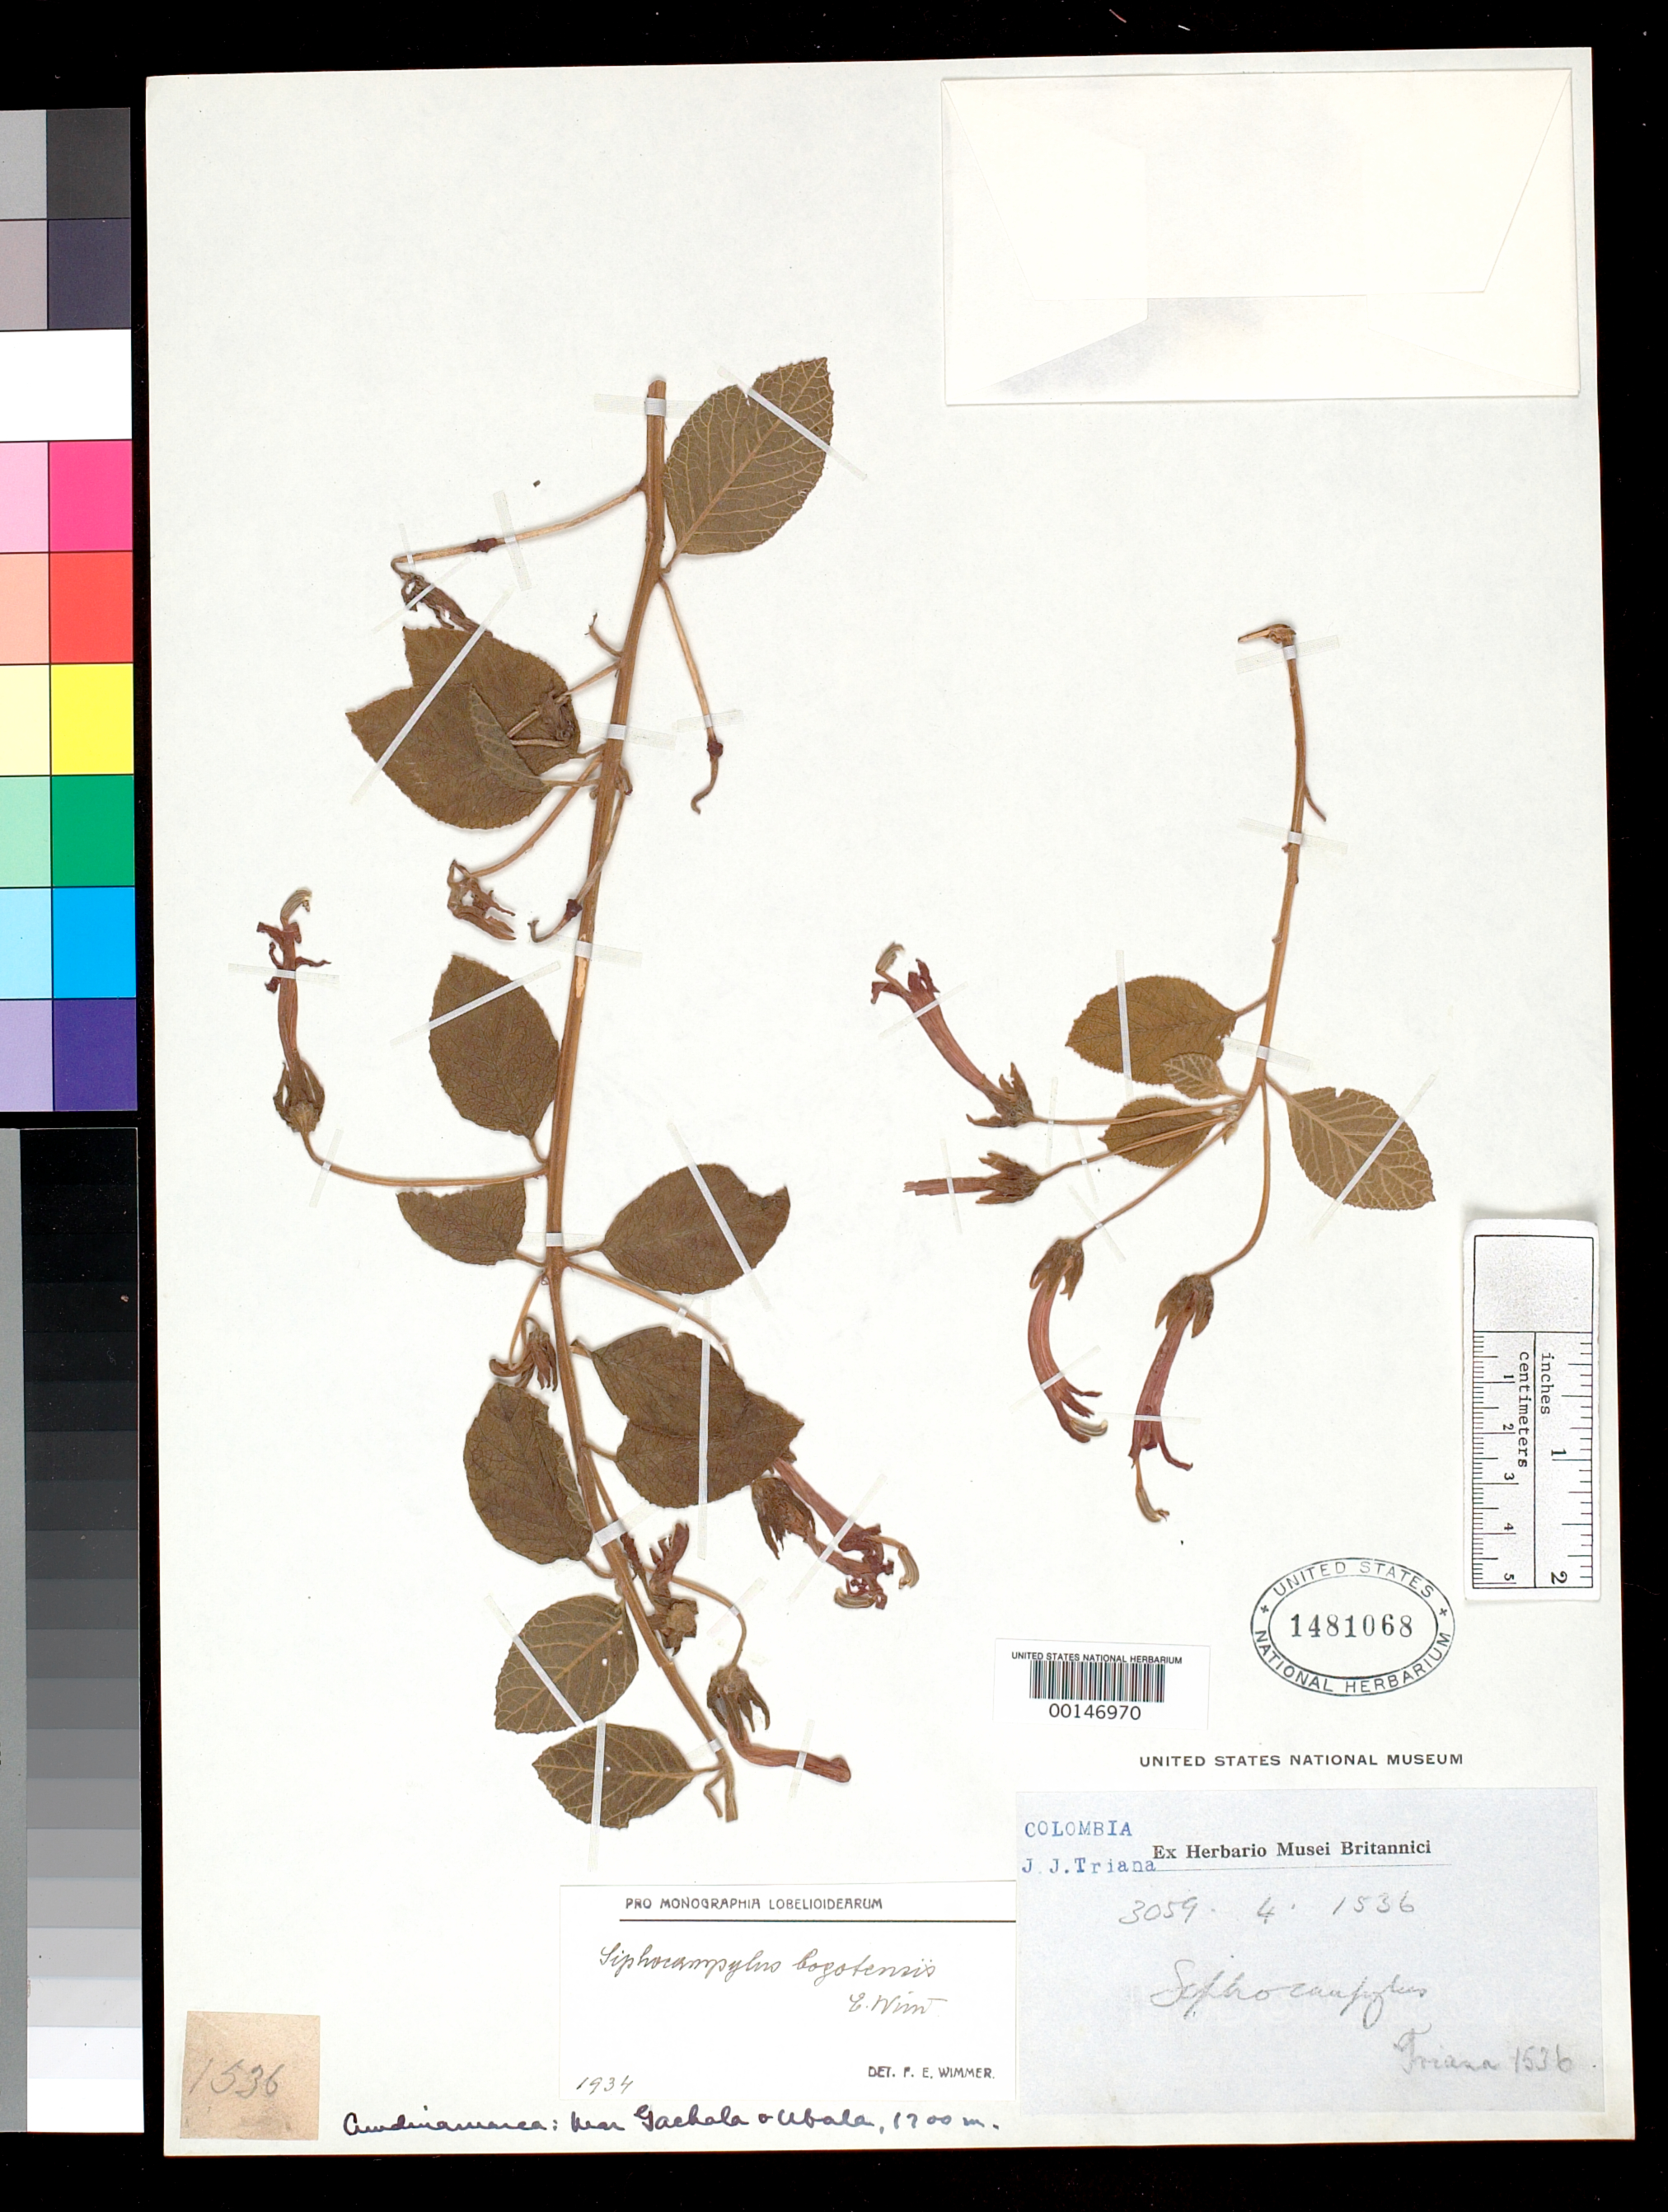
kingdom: Plantae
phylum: Tracheophyta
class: Magnoliopsida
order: Asterales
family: Campanulaceae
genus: Siphocampylus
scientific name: Siphocampylus bogotensis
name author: E. Wimm.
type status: Isotype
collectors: J. J. Triana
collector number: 1536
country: Colombia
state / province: Cundinamarca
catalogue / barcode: US 1481068